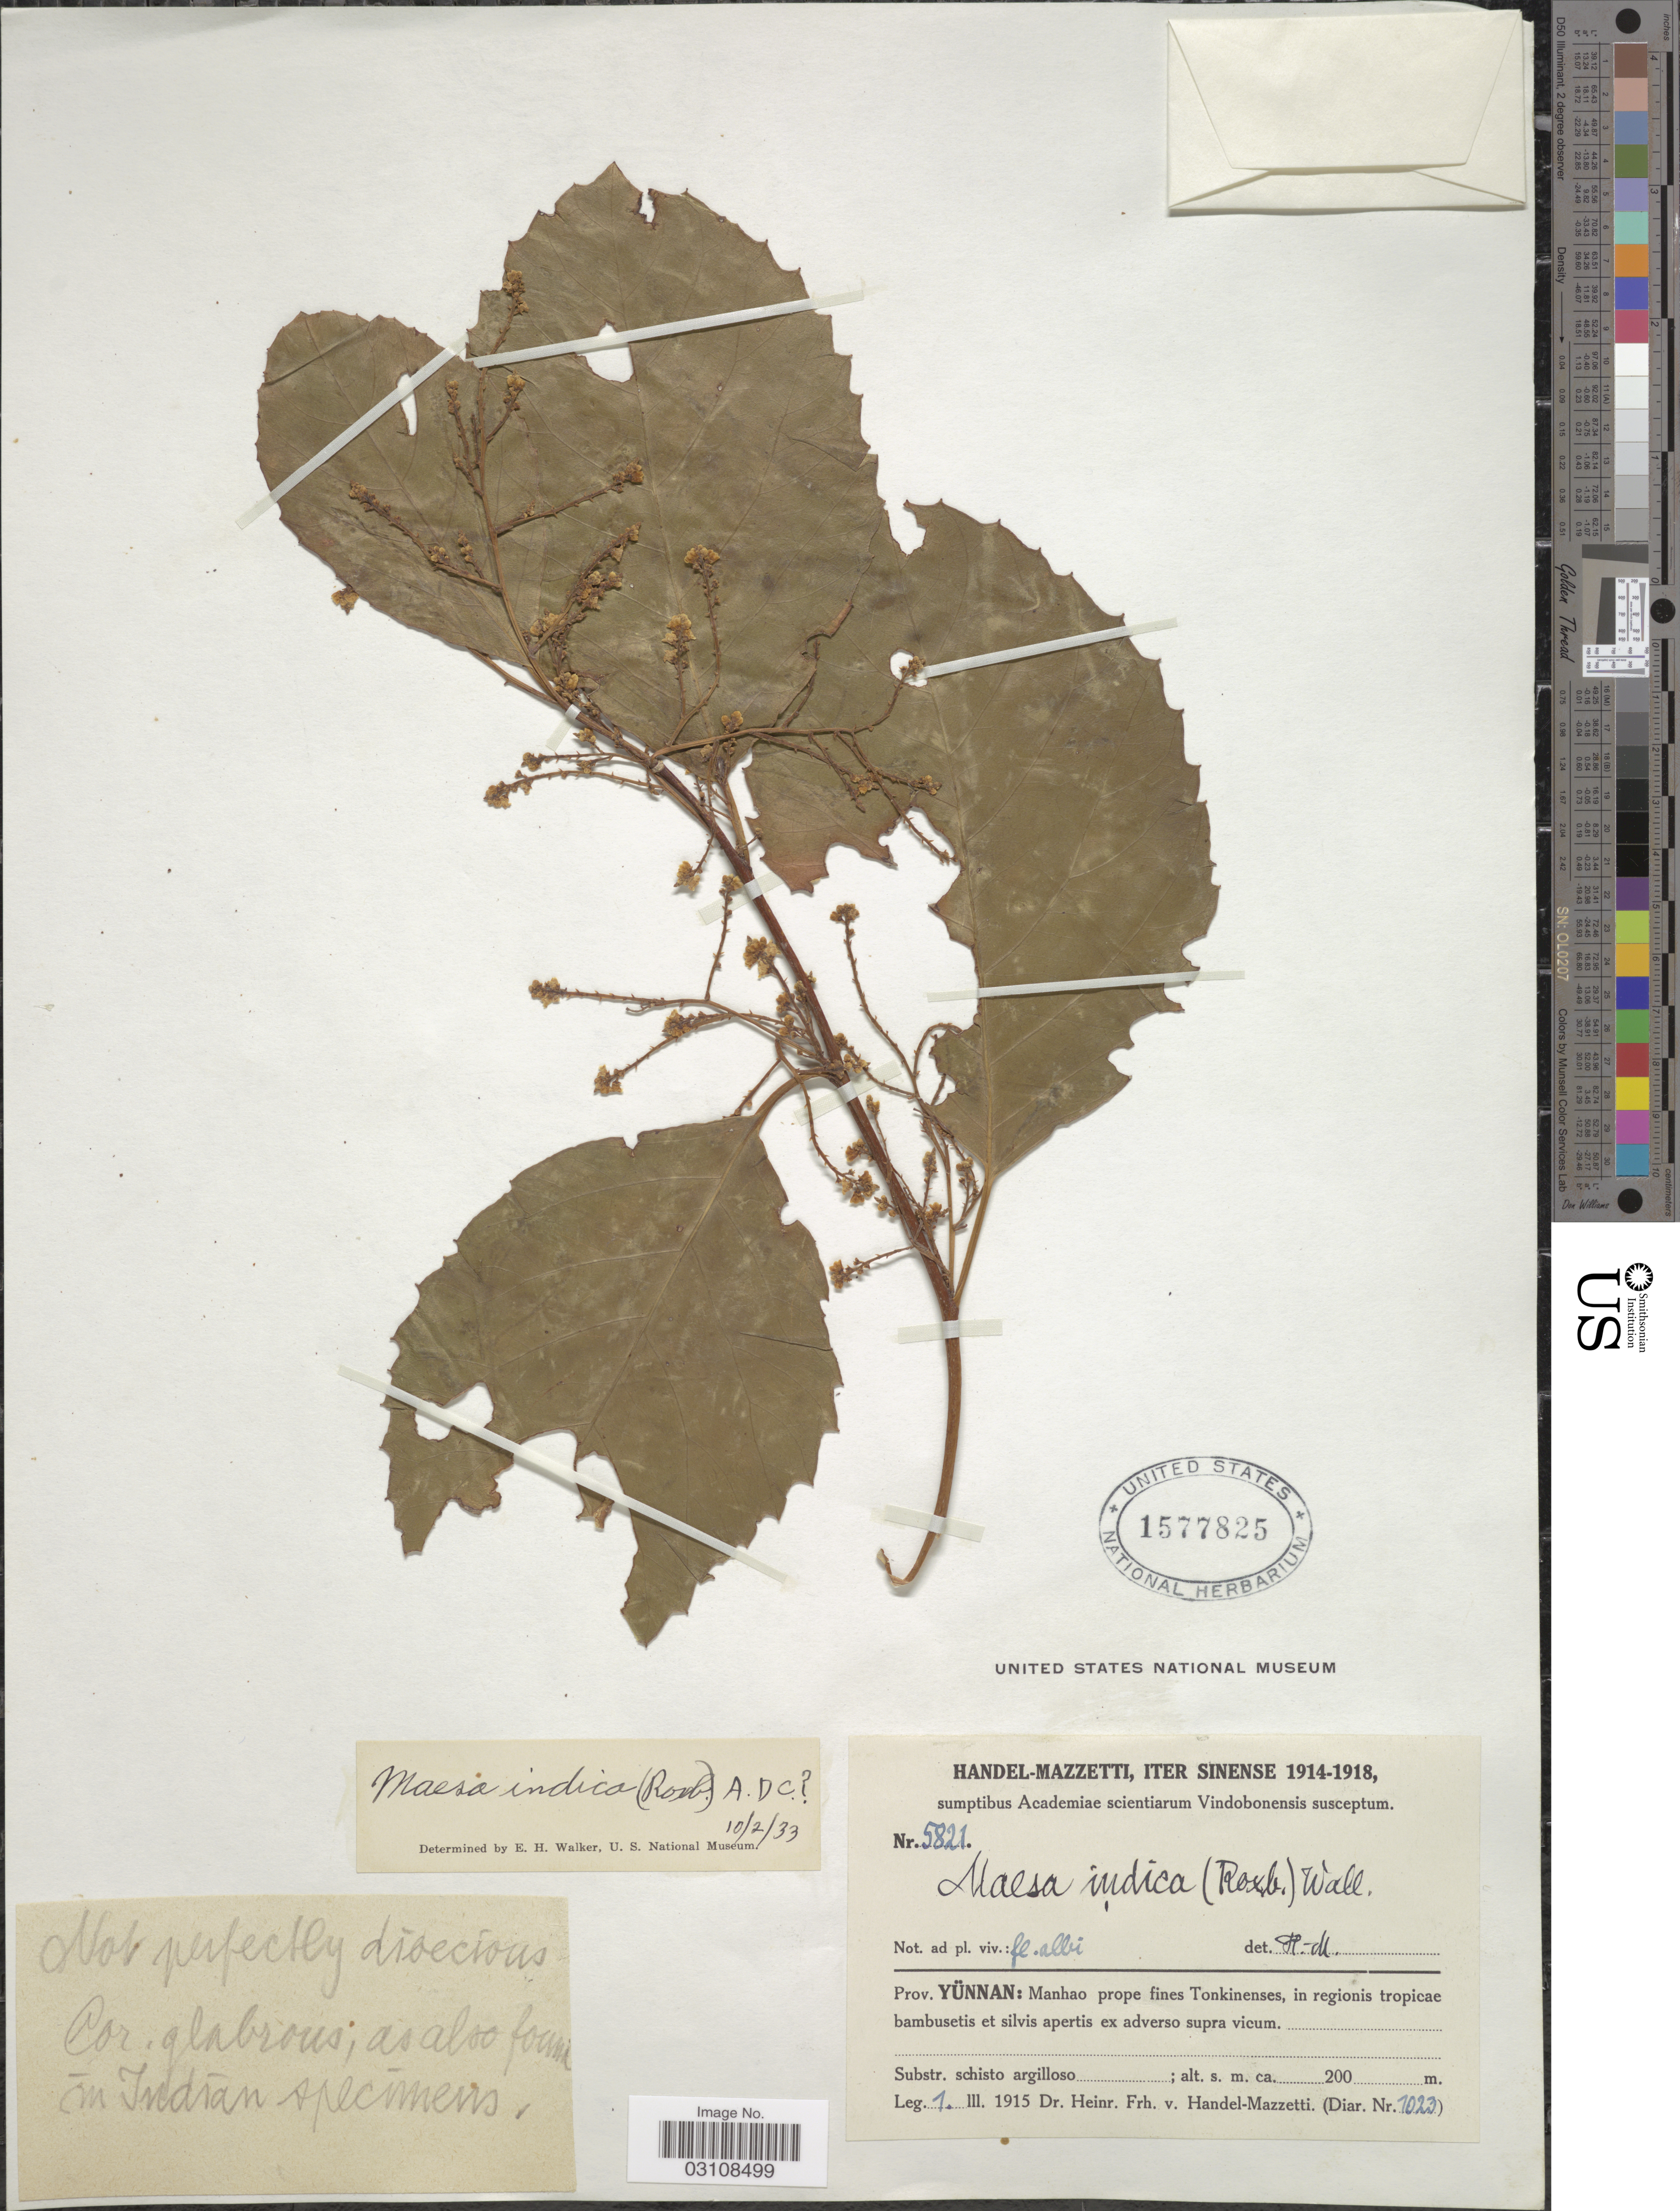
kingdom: Plantae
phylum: Tracheophyta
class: Magnoliopsida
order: Ericales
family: Primulaceae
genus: Maesa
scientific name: Maesa indica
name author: (Roxb.) A. DC.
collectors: H. Handel-Mazzetti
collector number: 5821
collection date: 1915-03-01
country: China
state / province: Yunnan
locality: Manhao prope fines Tonkinenses, in regionis tropicae bambusetis et silvis apertis ex adverso supra vicum.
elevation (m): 200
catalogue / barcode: US 1577825